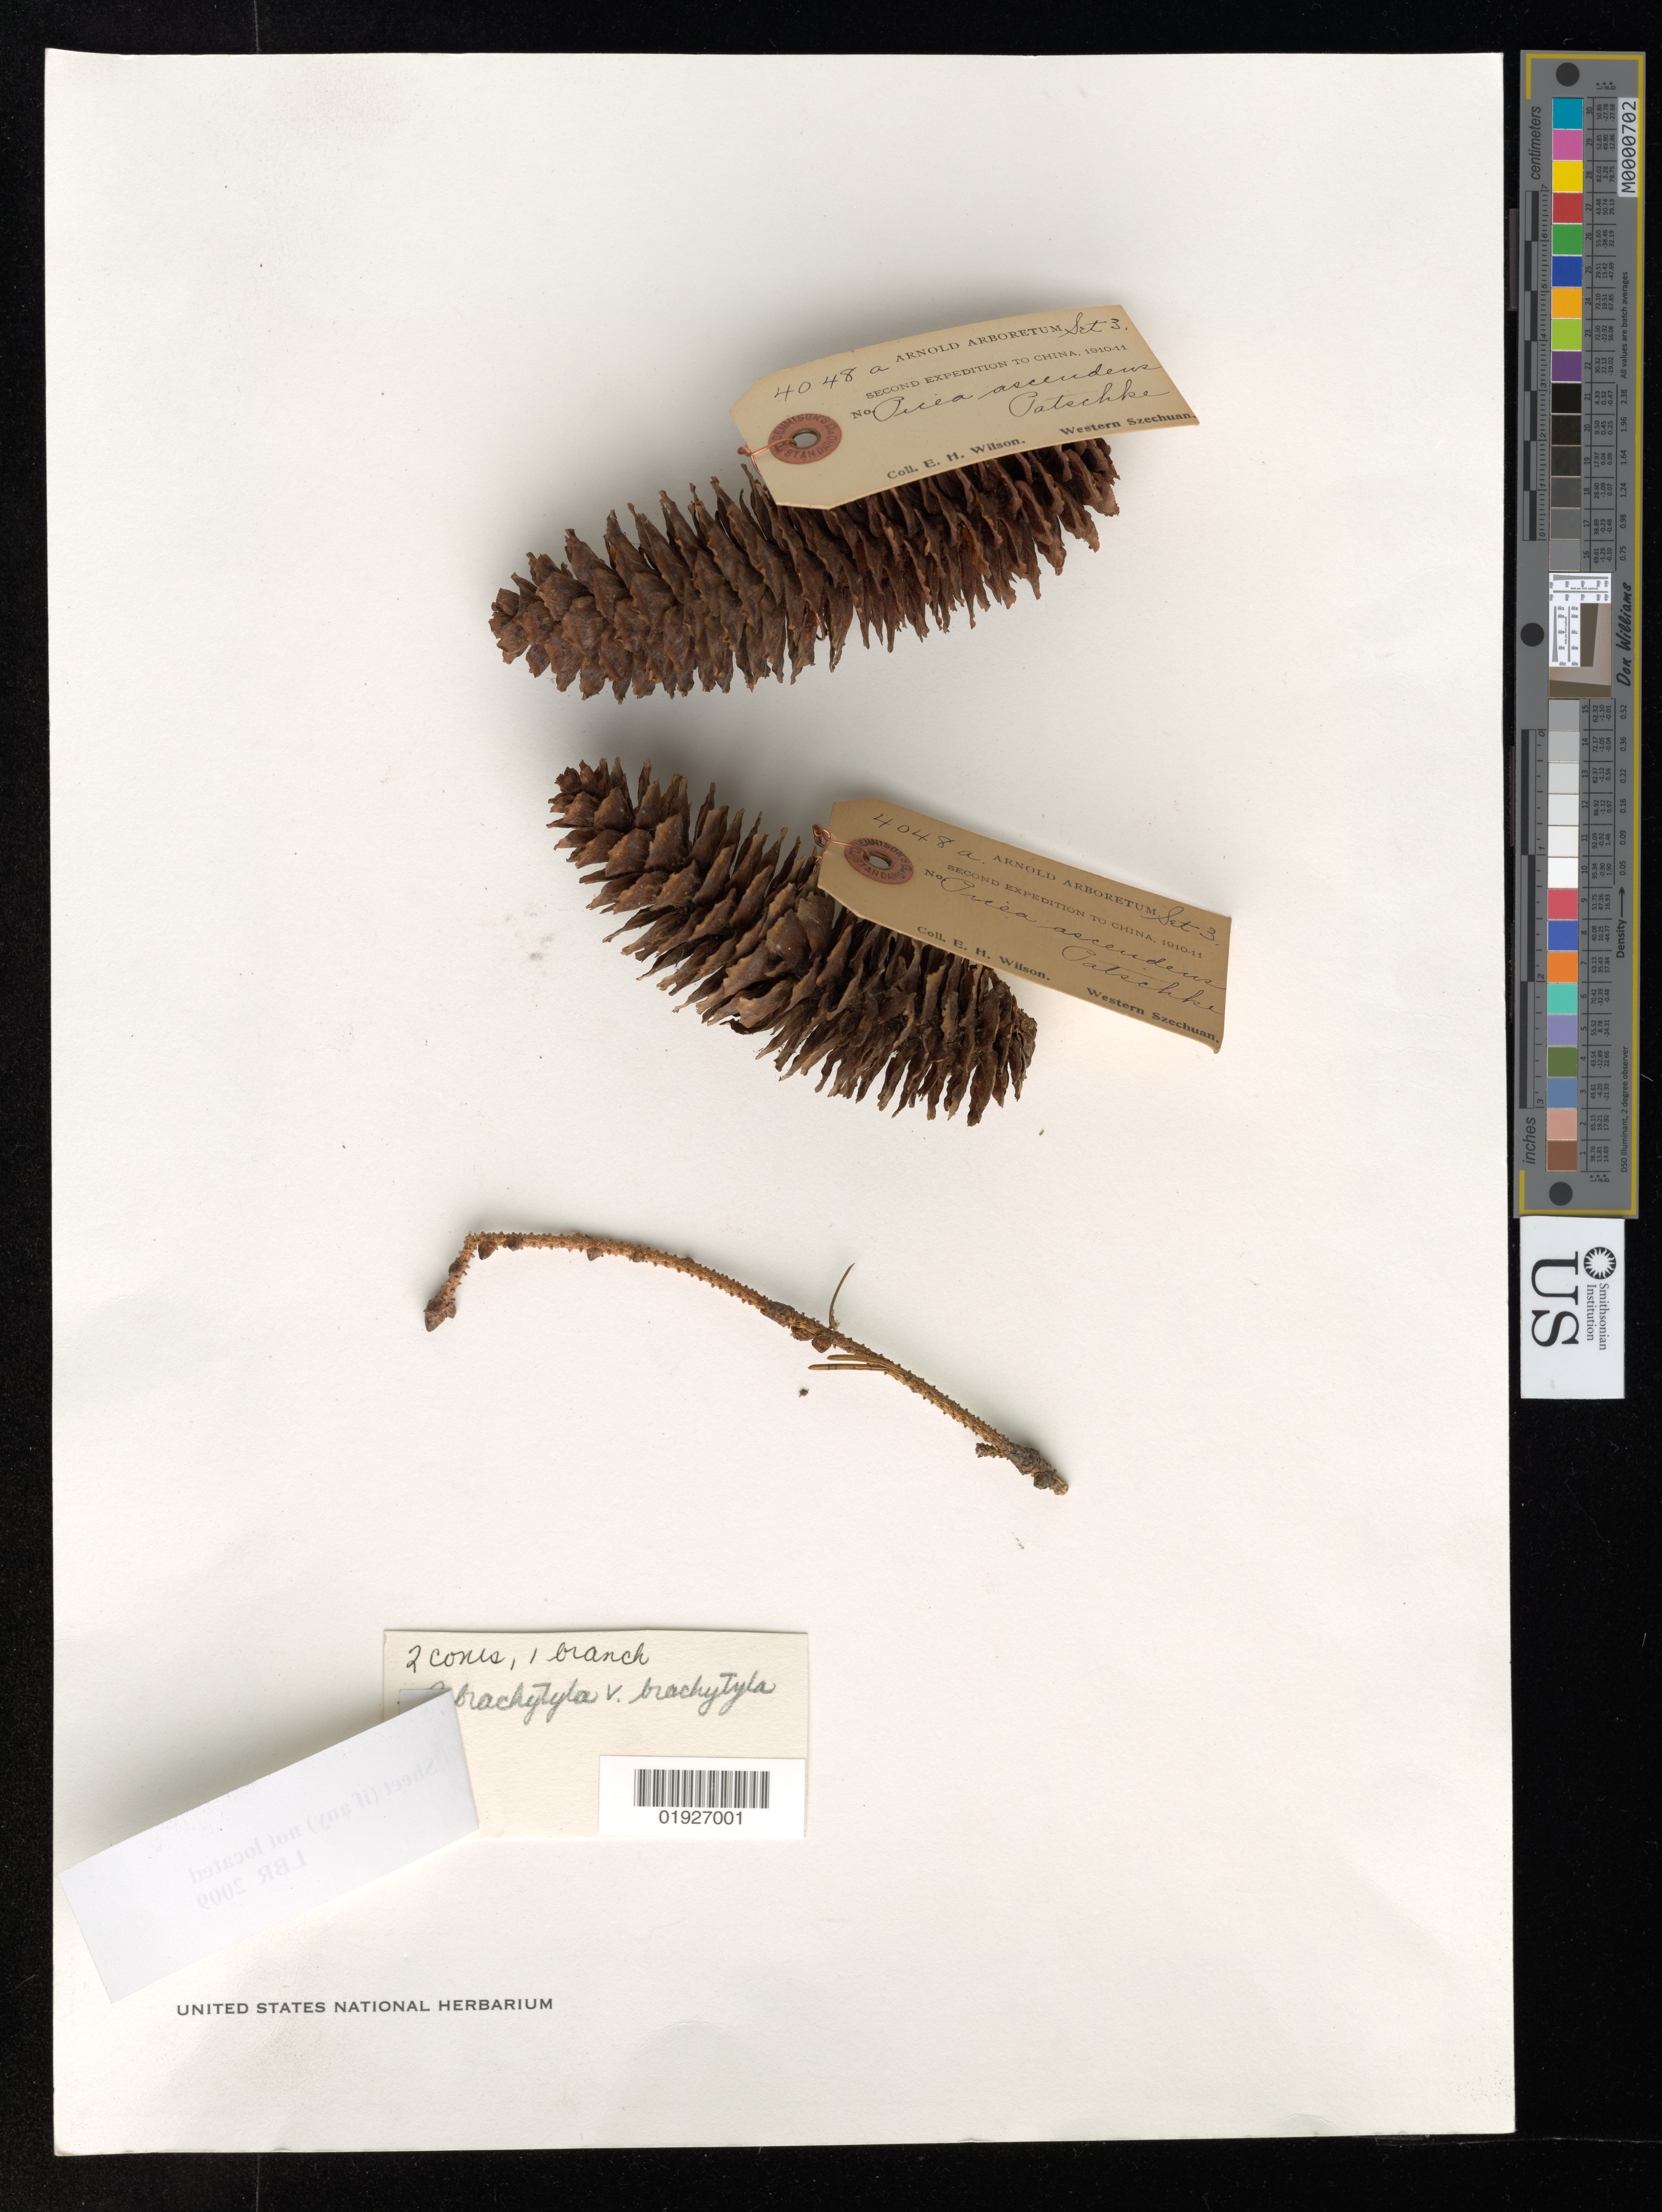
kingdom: Plantae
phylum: Tracheophyta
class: Pinopsida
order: Pinales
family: Pinaceae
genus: Picea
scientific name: Picea brachytyla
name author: (Franch.) E. Pritz.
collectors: E. H. Wilson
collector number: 4048a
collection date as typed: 1910 to -- --- 1911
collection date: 1910/1911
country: China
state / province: Sichuan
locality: Western Szechuan